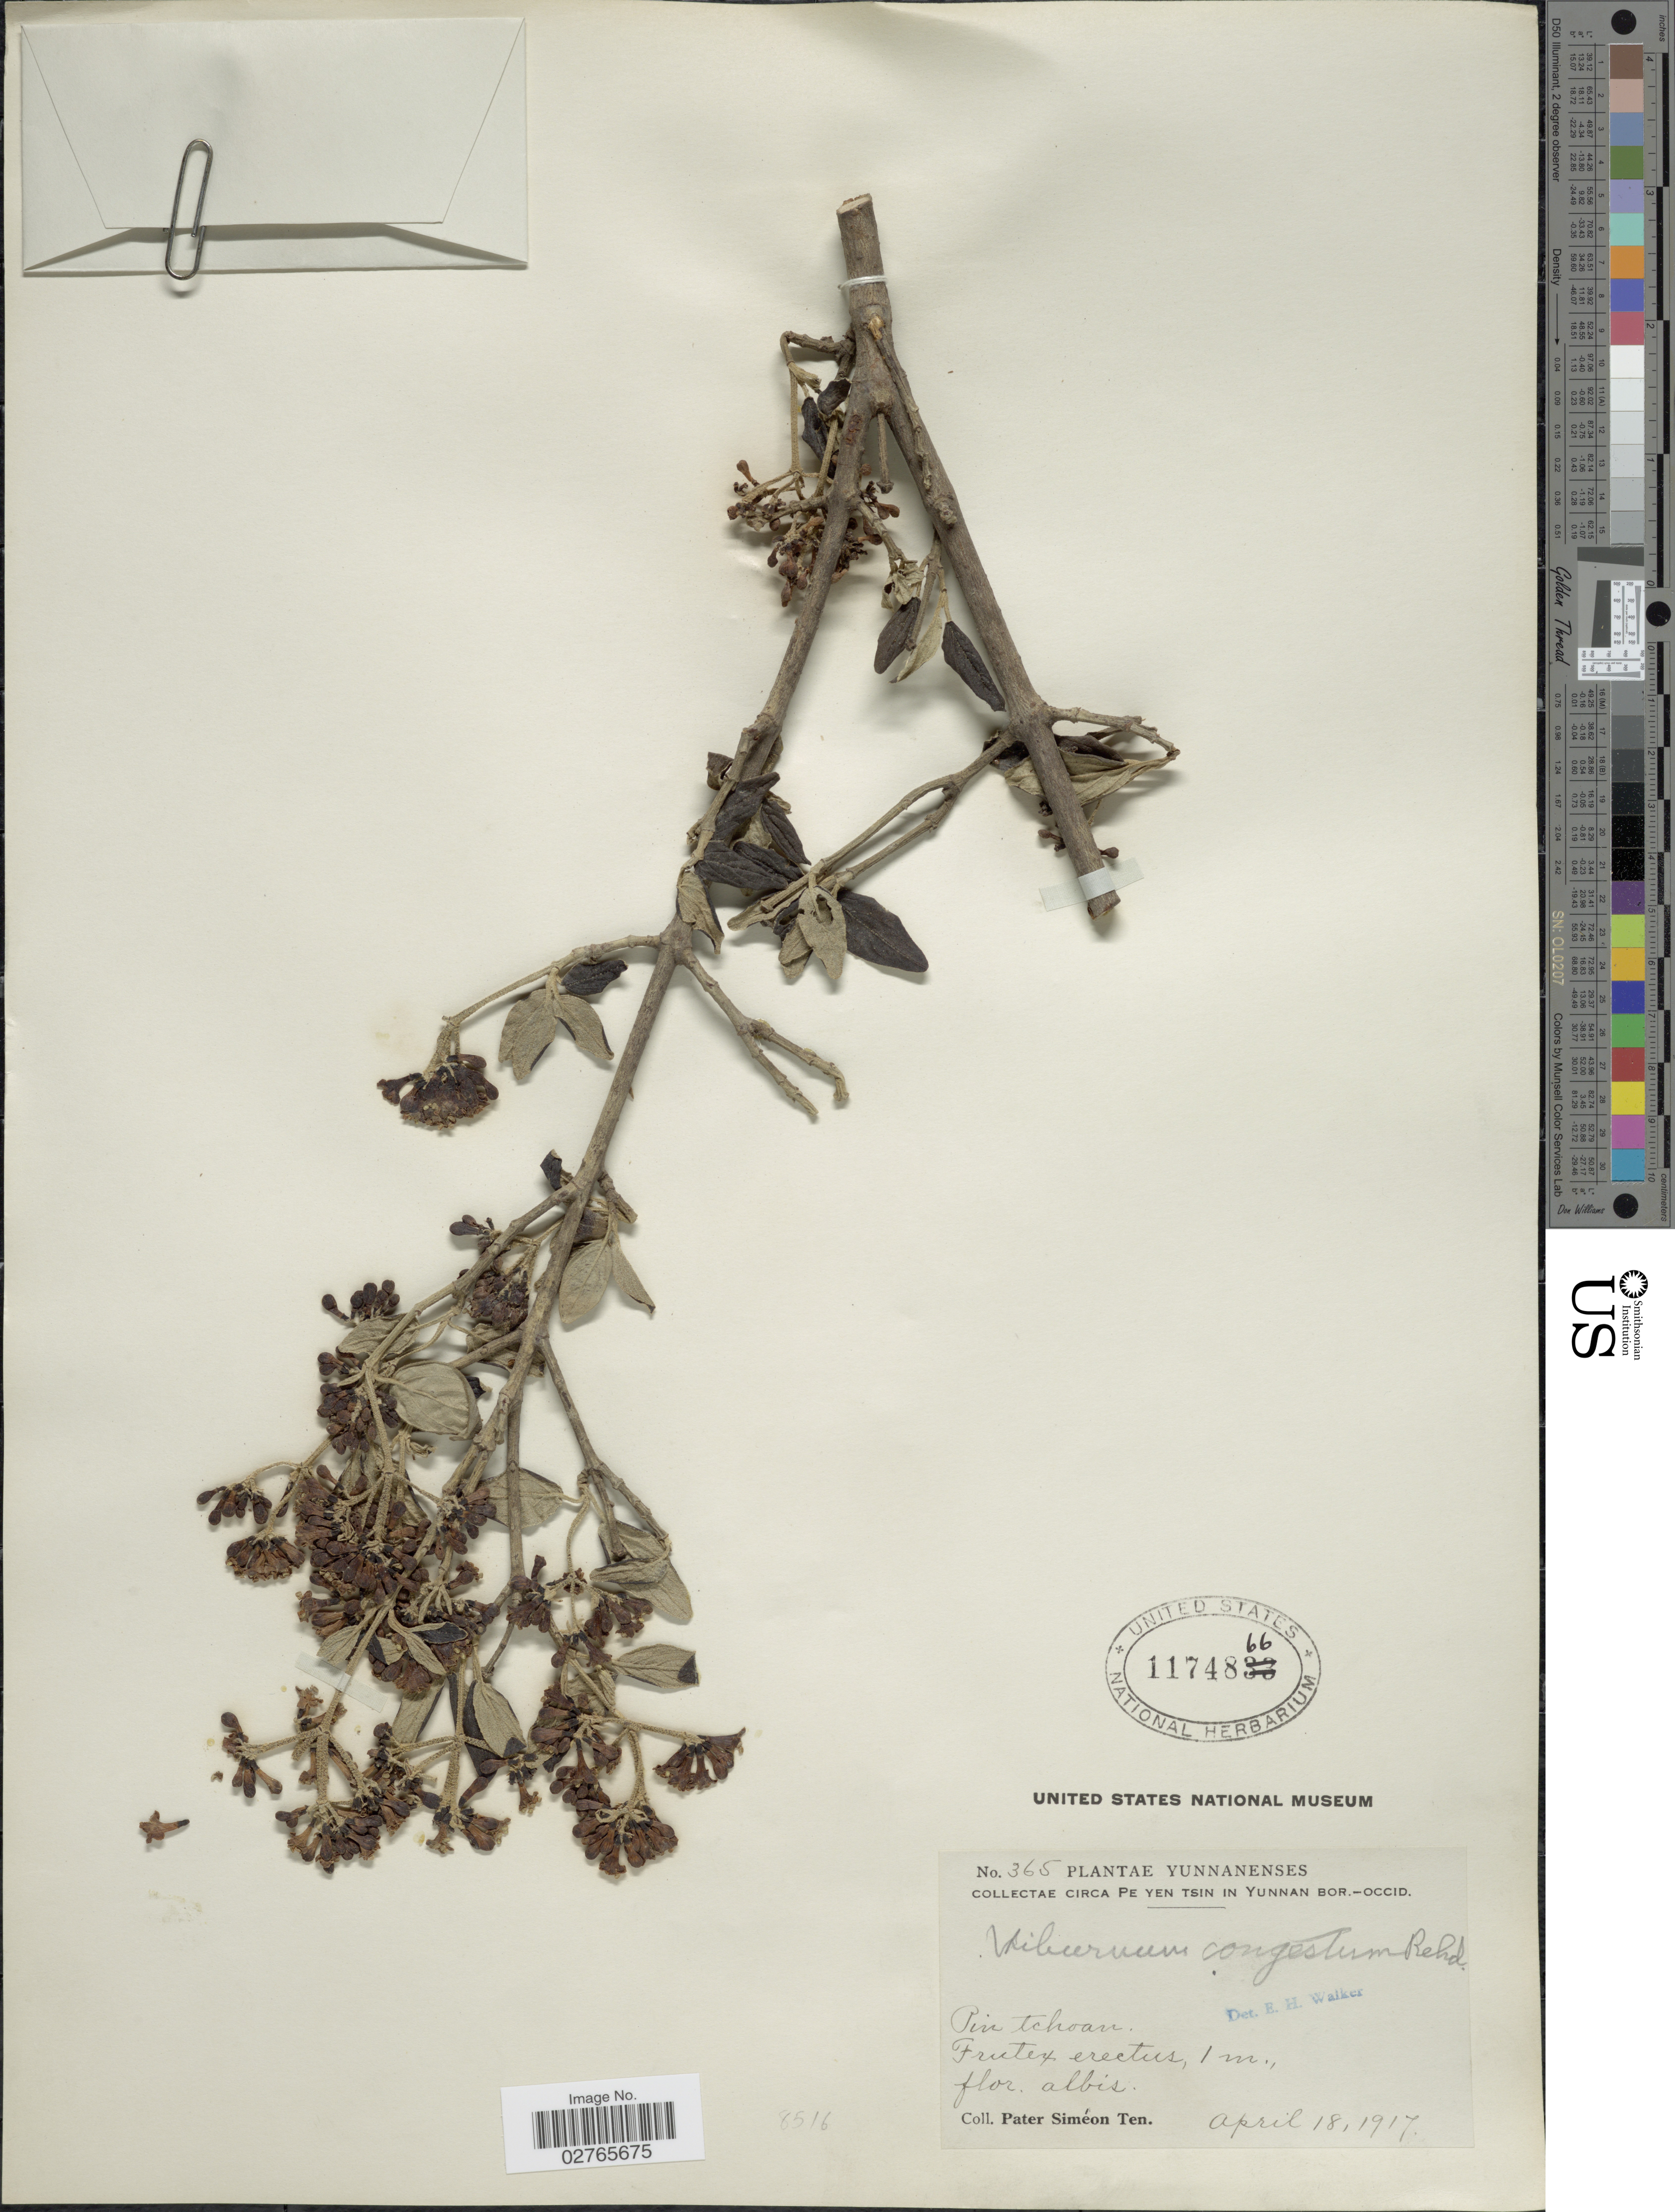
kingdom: Plantae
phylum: Tracheophyta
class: Magnoliopsida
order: Dipsacales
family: Viburnaceae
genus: Viburnum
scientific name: Viburnum congestum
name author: Rehder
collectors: P. S. Ten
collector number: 365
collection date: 1917-04-18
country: China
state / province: Yunnan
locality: Yunnanenses, circa Pe Yen Tsin in Yunnan Bor.-Occid.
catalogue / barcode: US 1174866